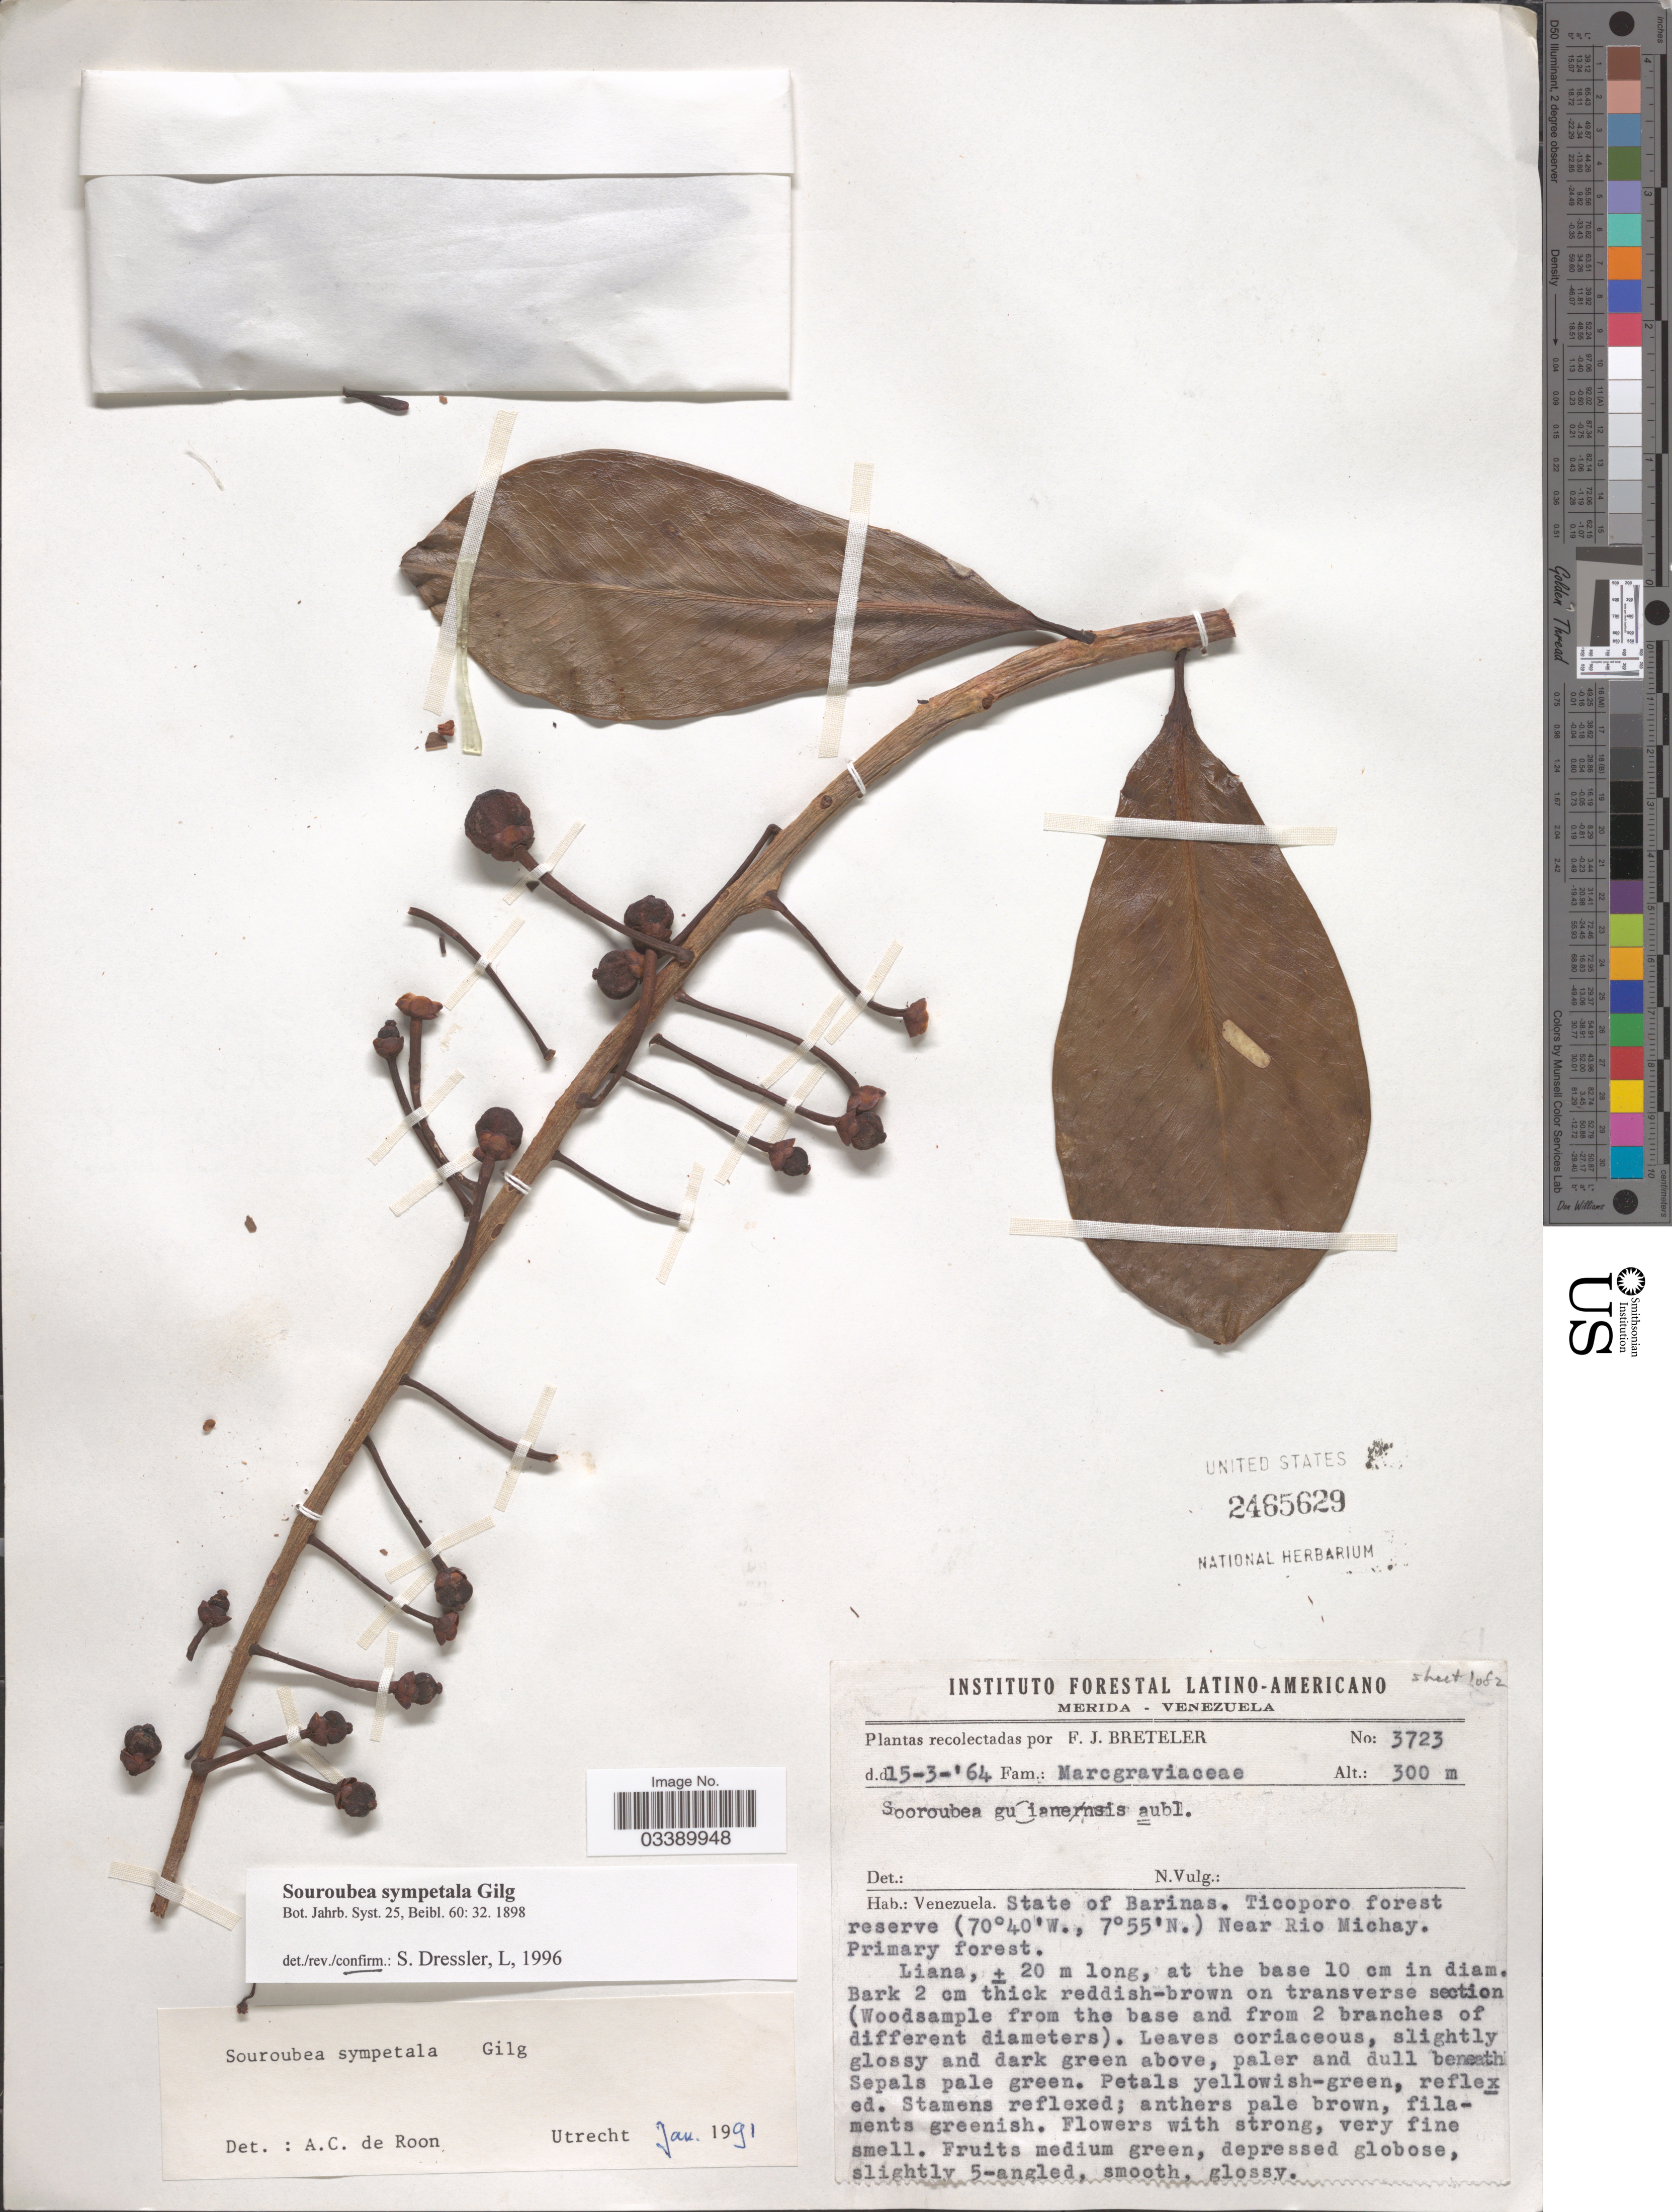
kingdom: Plantae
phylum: Tracheophyta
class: Magnoliopsida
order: Ericales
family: Marcgraviaceae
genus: Souroubea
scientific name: Souroubea sympetala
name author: Gilg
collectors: F. J. Breteler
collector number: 3723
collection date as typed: Transcribed d/m/y: 15/3/64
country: Venezuela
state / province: Barinas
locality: Ticoporo forest reserve. Near Rio Michay.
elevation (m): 300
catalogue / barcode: US 2465629